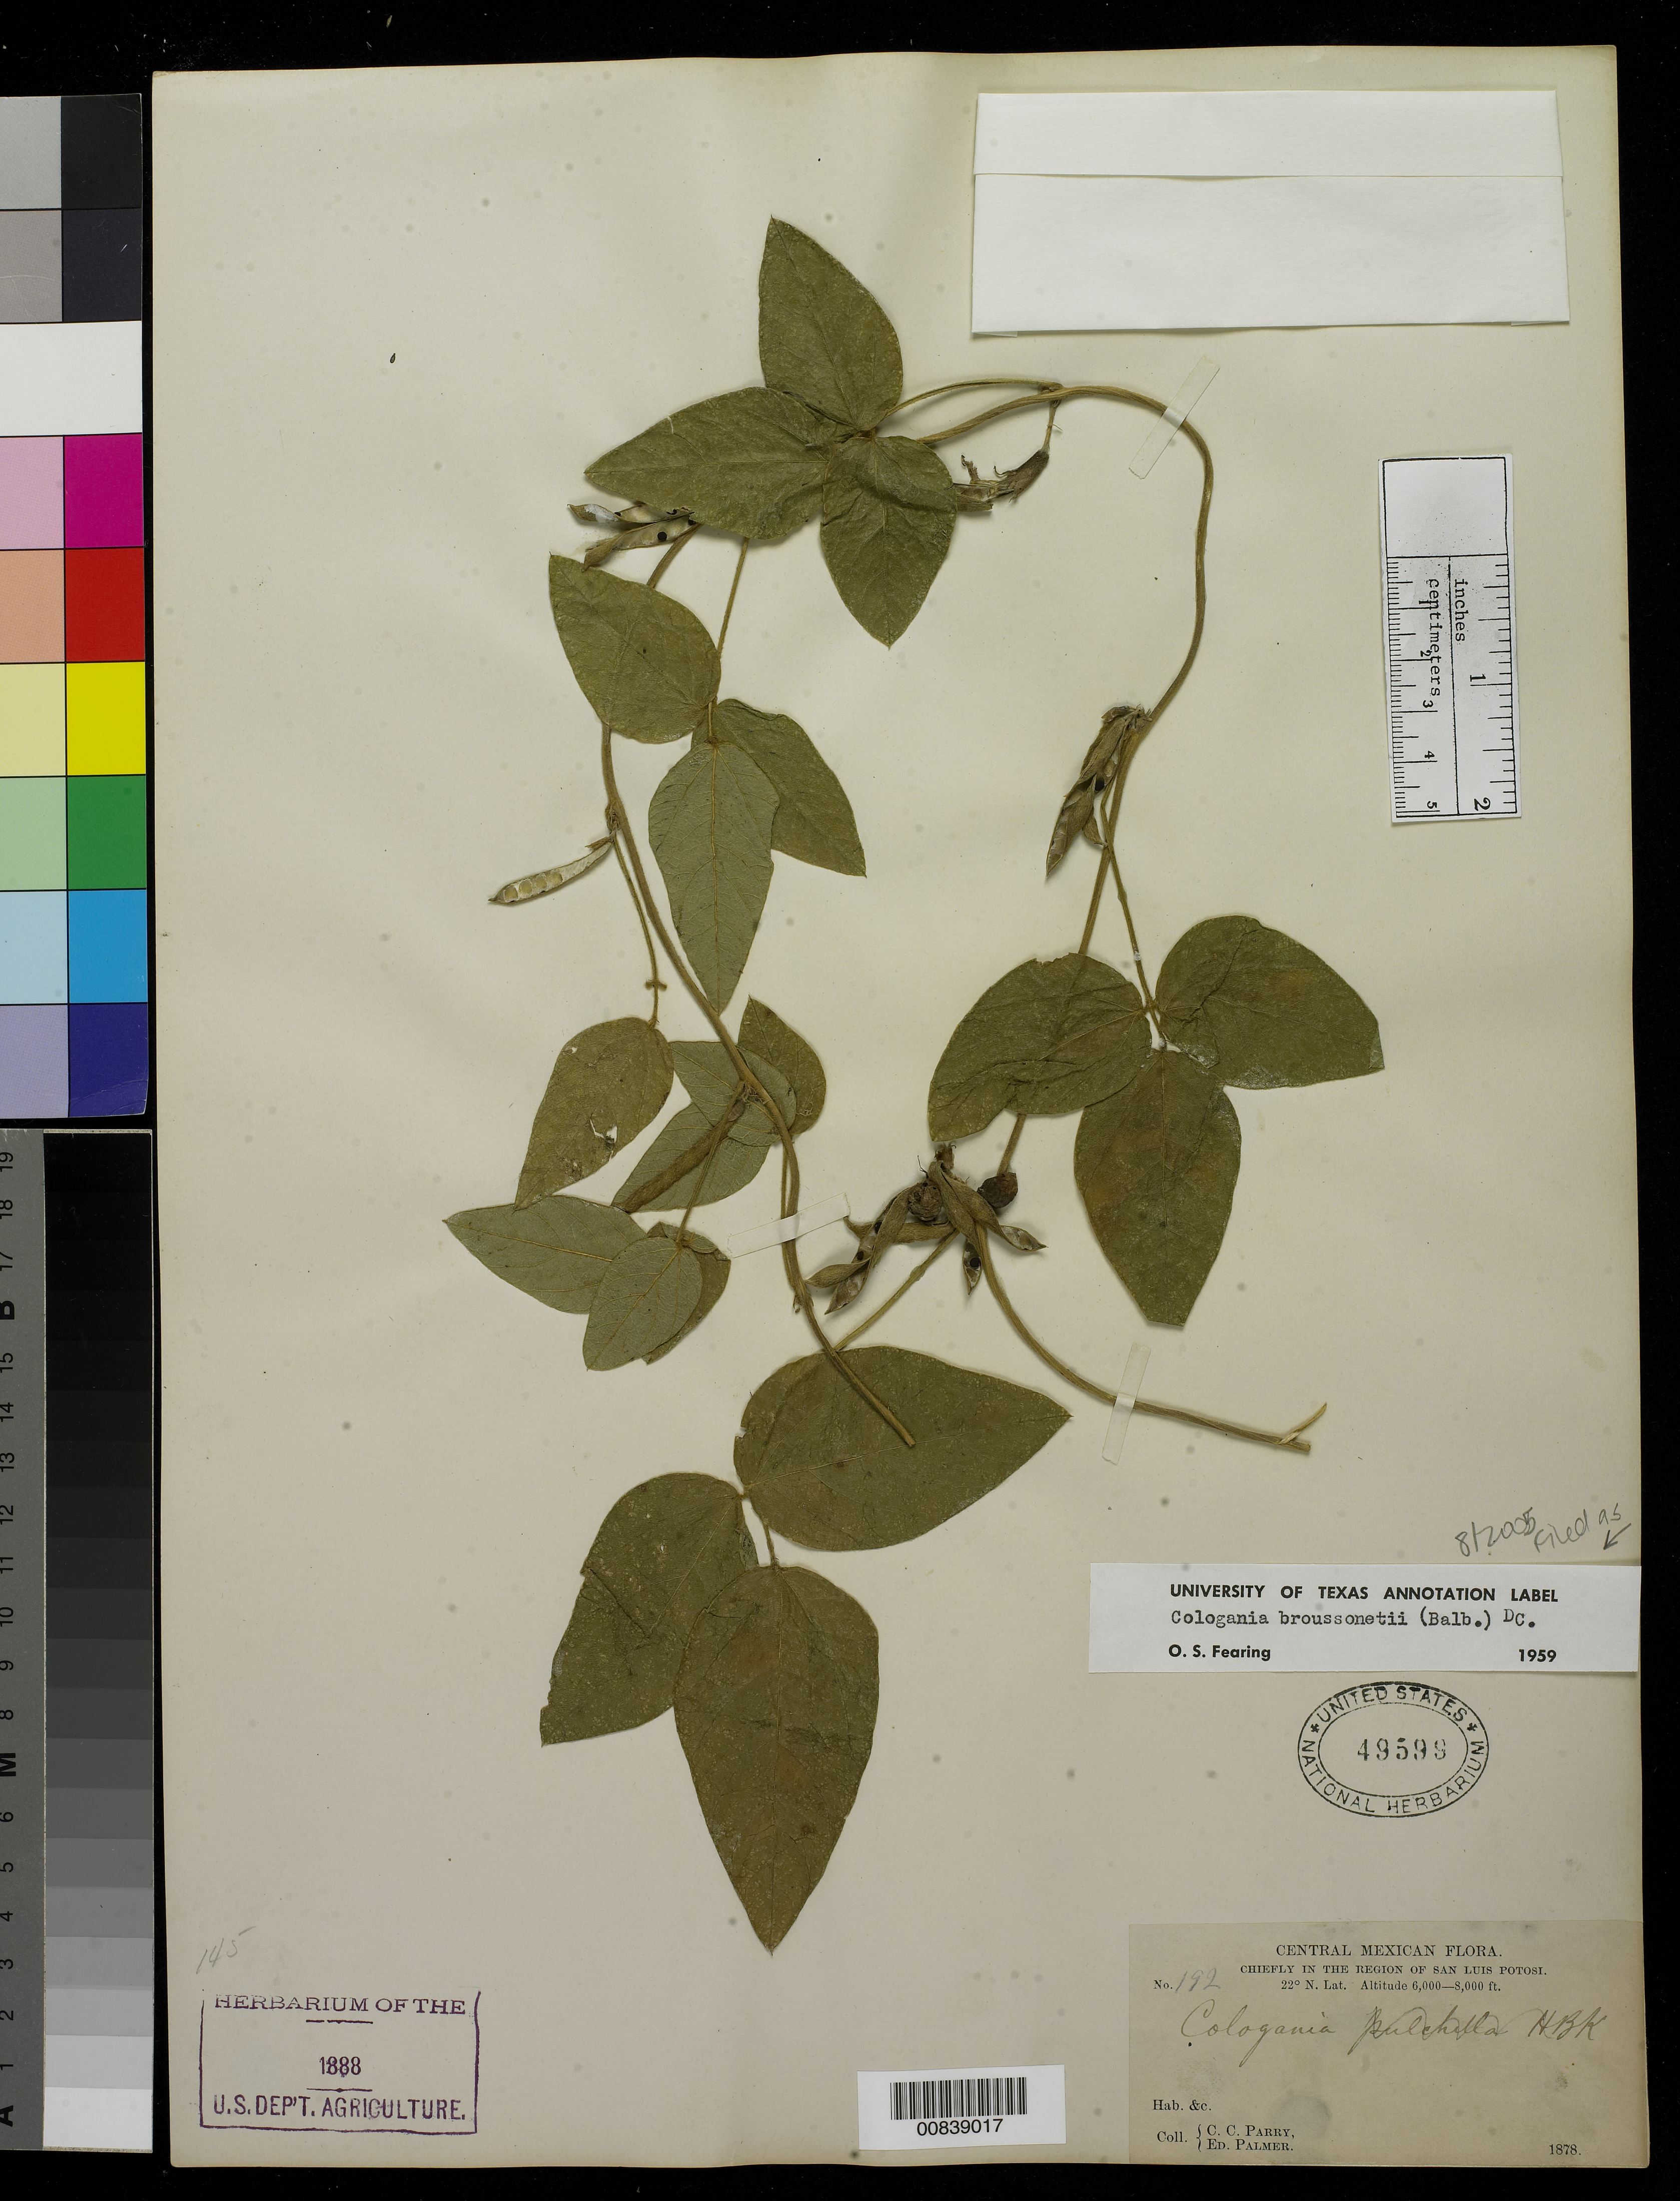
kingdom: Plantae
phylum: Tracheophyta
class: Magnoliopsida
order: Fabales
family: Fabaceae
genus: Cologania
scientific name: Cologania broussonetii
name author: (Balb.) DC.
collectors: C. C. Parry & E. Palmer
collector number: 192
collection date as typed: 1878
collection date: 1878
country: Mexico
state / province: San Luis Potosí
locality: Chiefly in the region of San Luis Potosí.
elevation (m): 1829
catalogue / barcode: US 49599